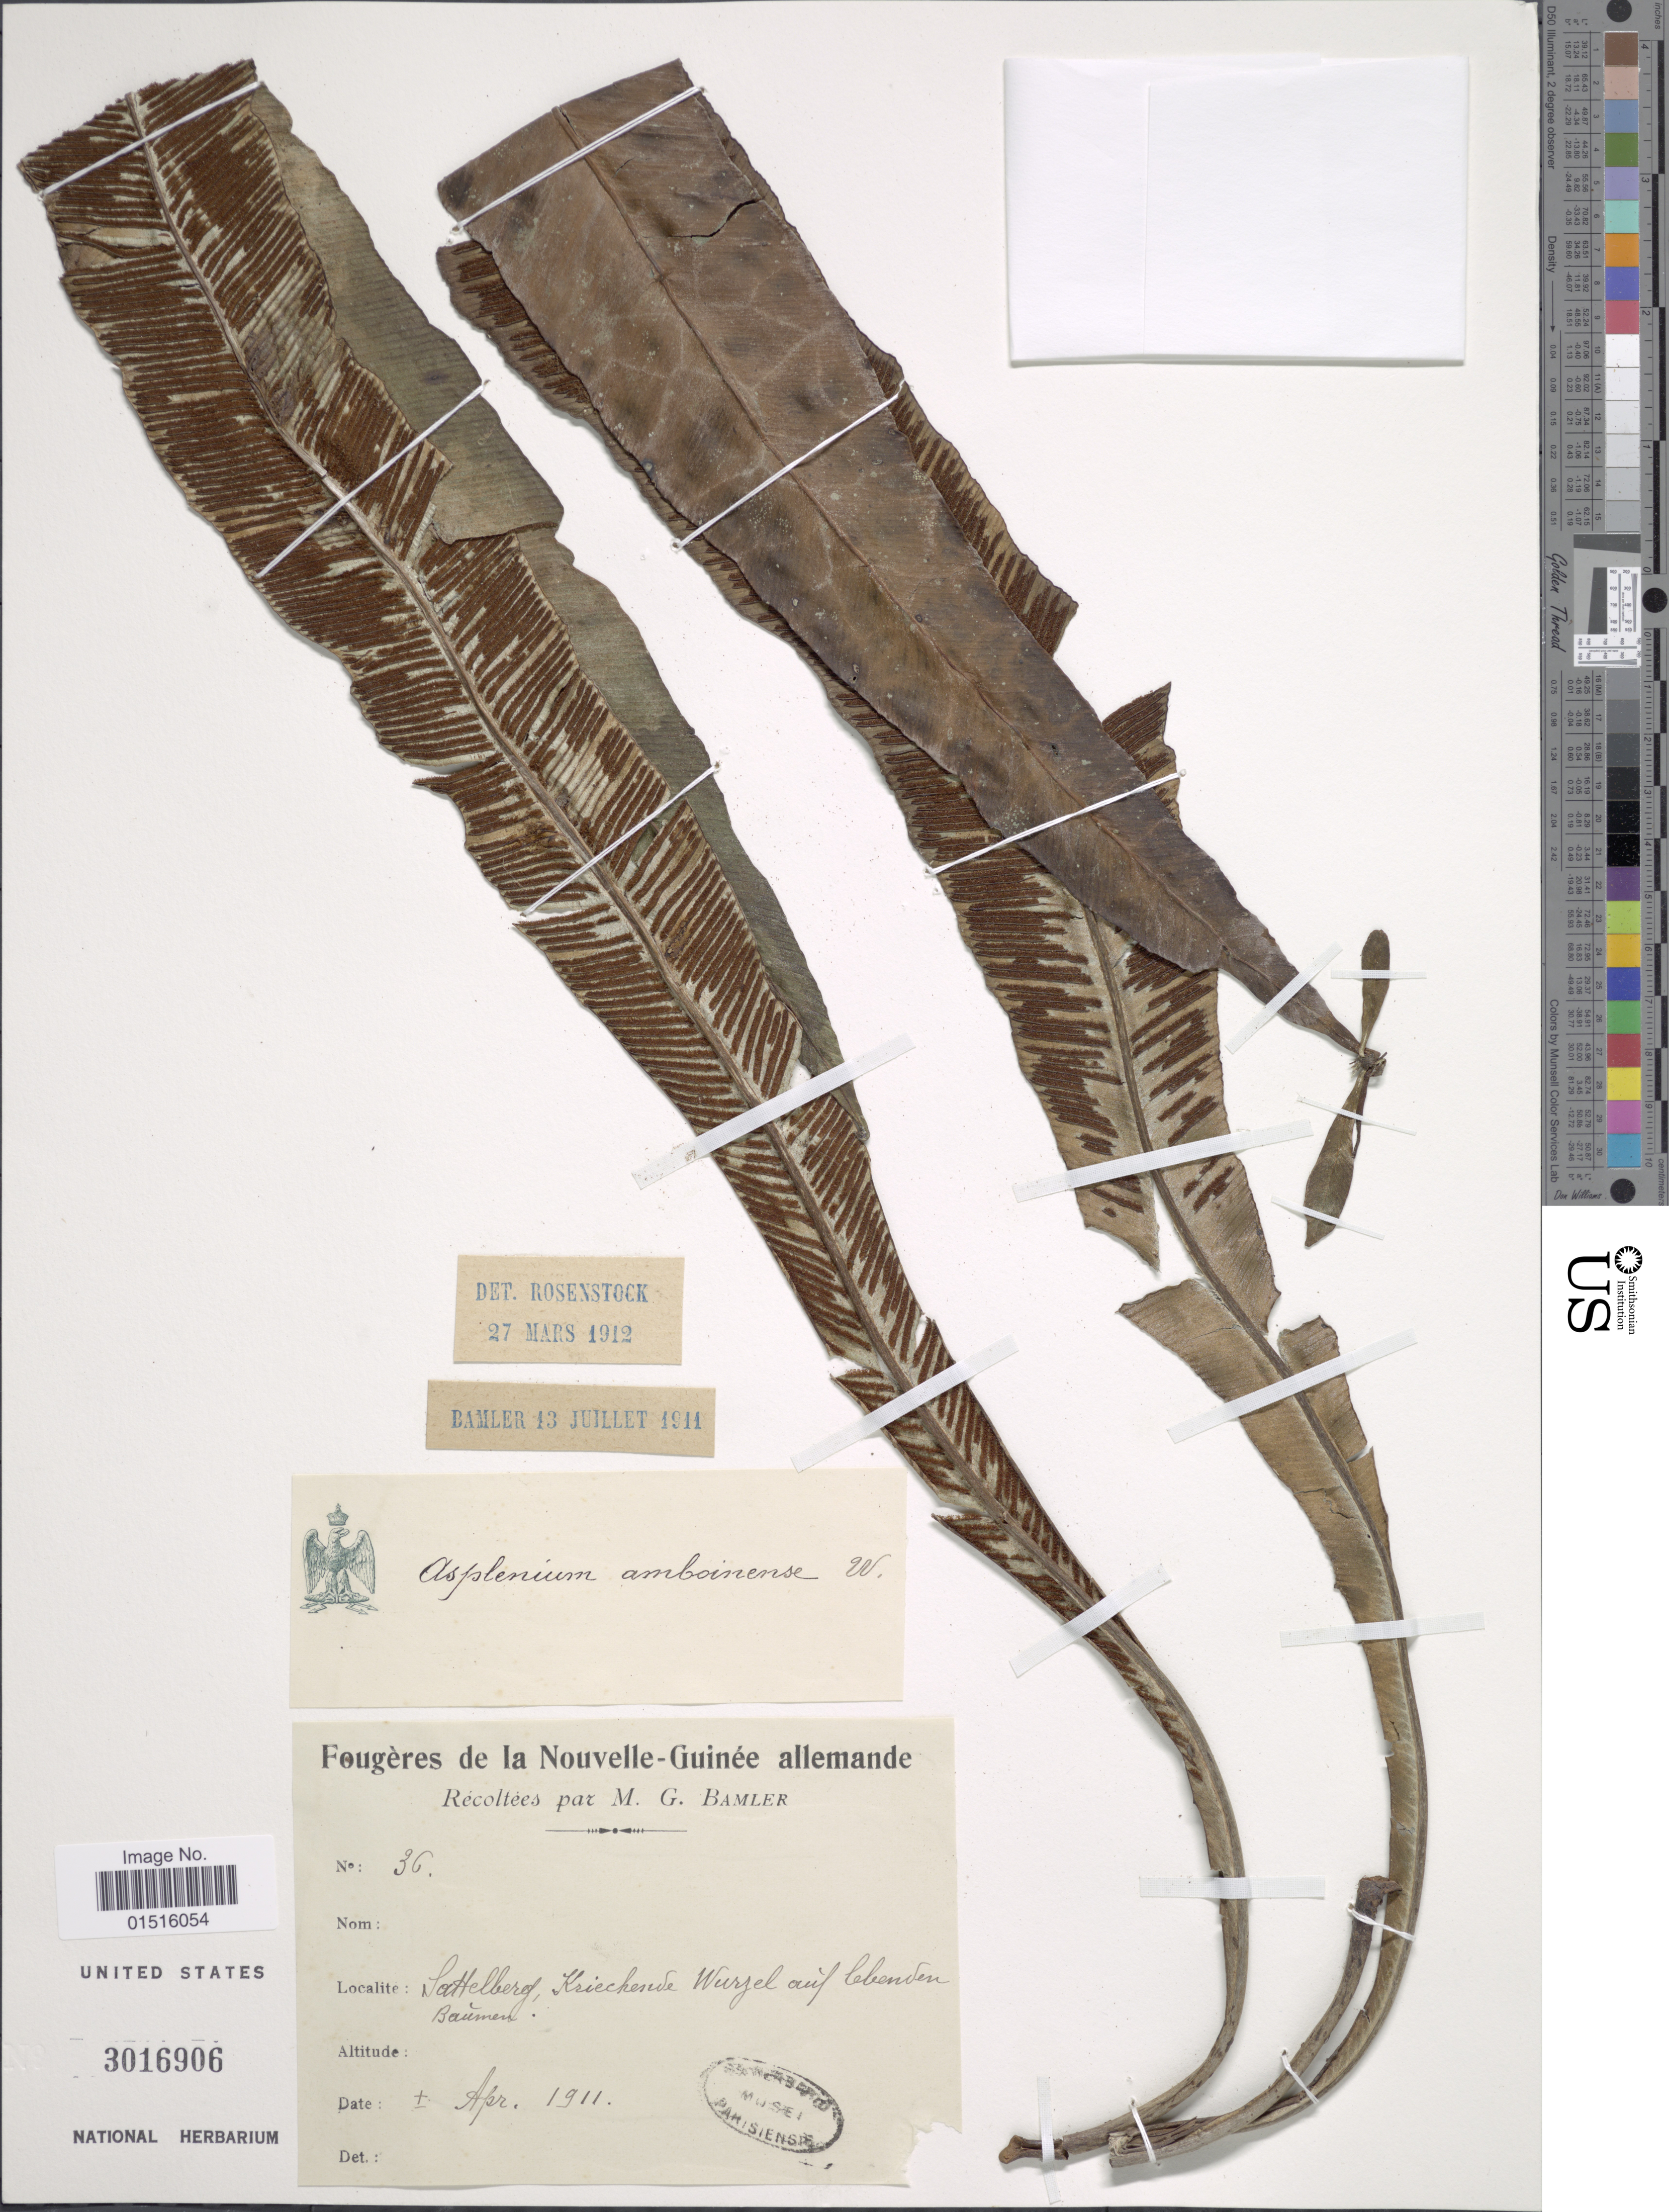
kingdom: Plantae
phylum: Tracheophyta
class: Polypodiopsida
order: Polypodiales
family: Aspleniaceae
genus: Asplenium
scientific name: Asplenium amboinense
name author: Willd.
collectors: M. Bamler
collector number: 36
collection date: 1911-04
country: Papua New Guinea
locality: Lattelberg, Kriechende Wurrel ouif lebenden Baumen, nouvelle-guinee allemande [interpreted]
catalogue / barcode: US 3016906